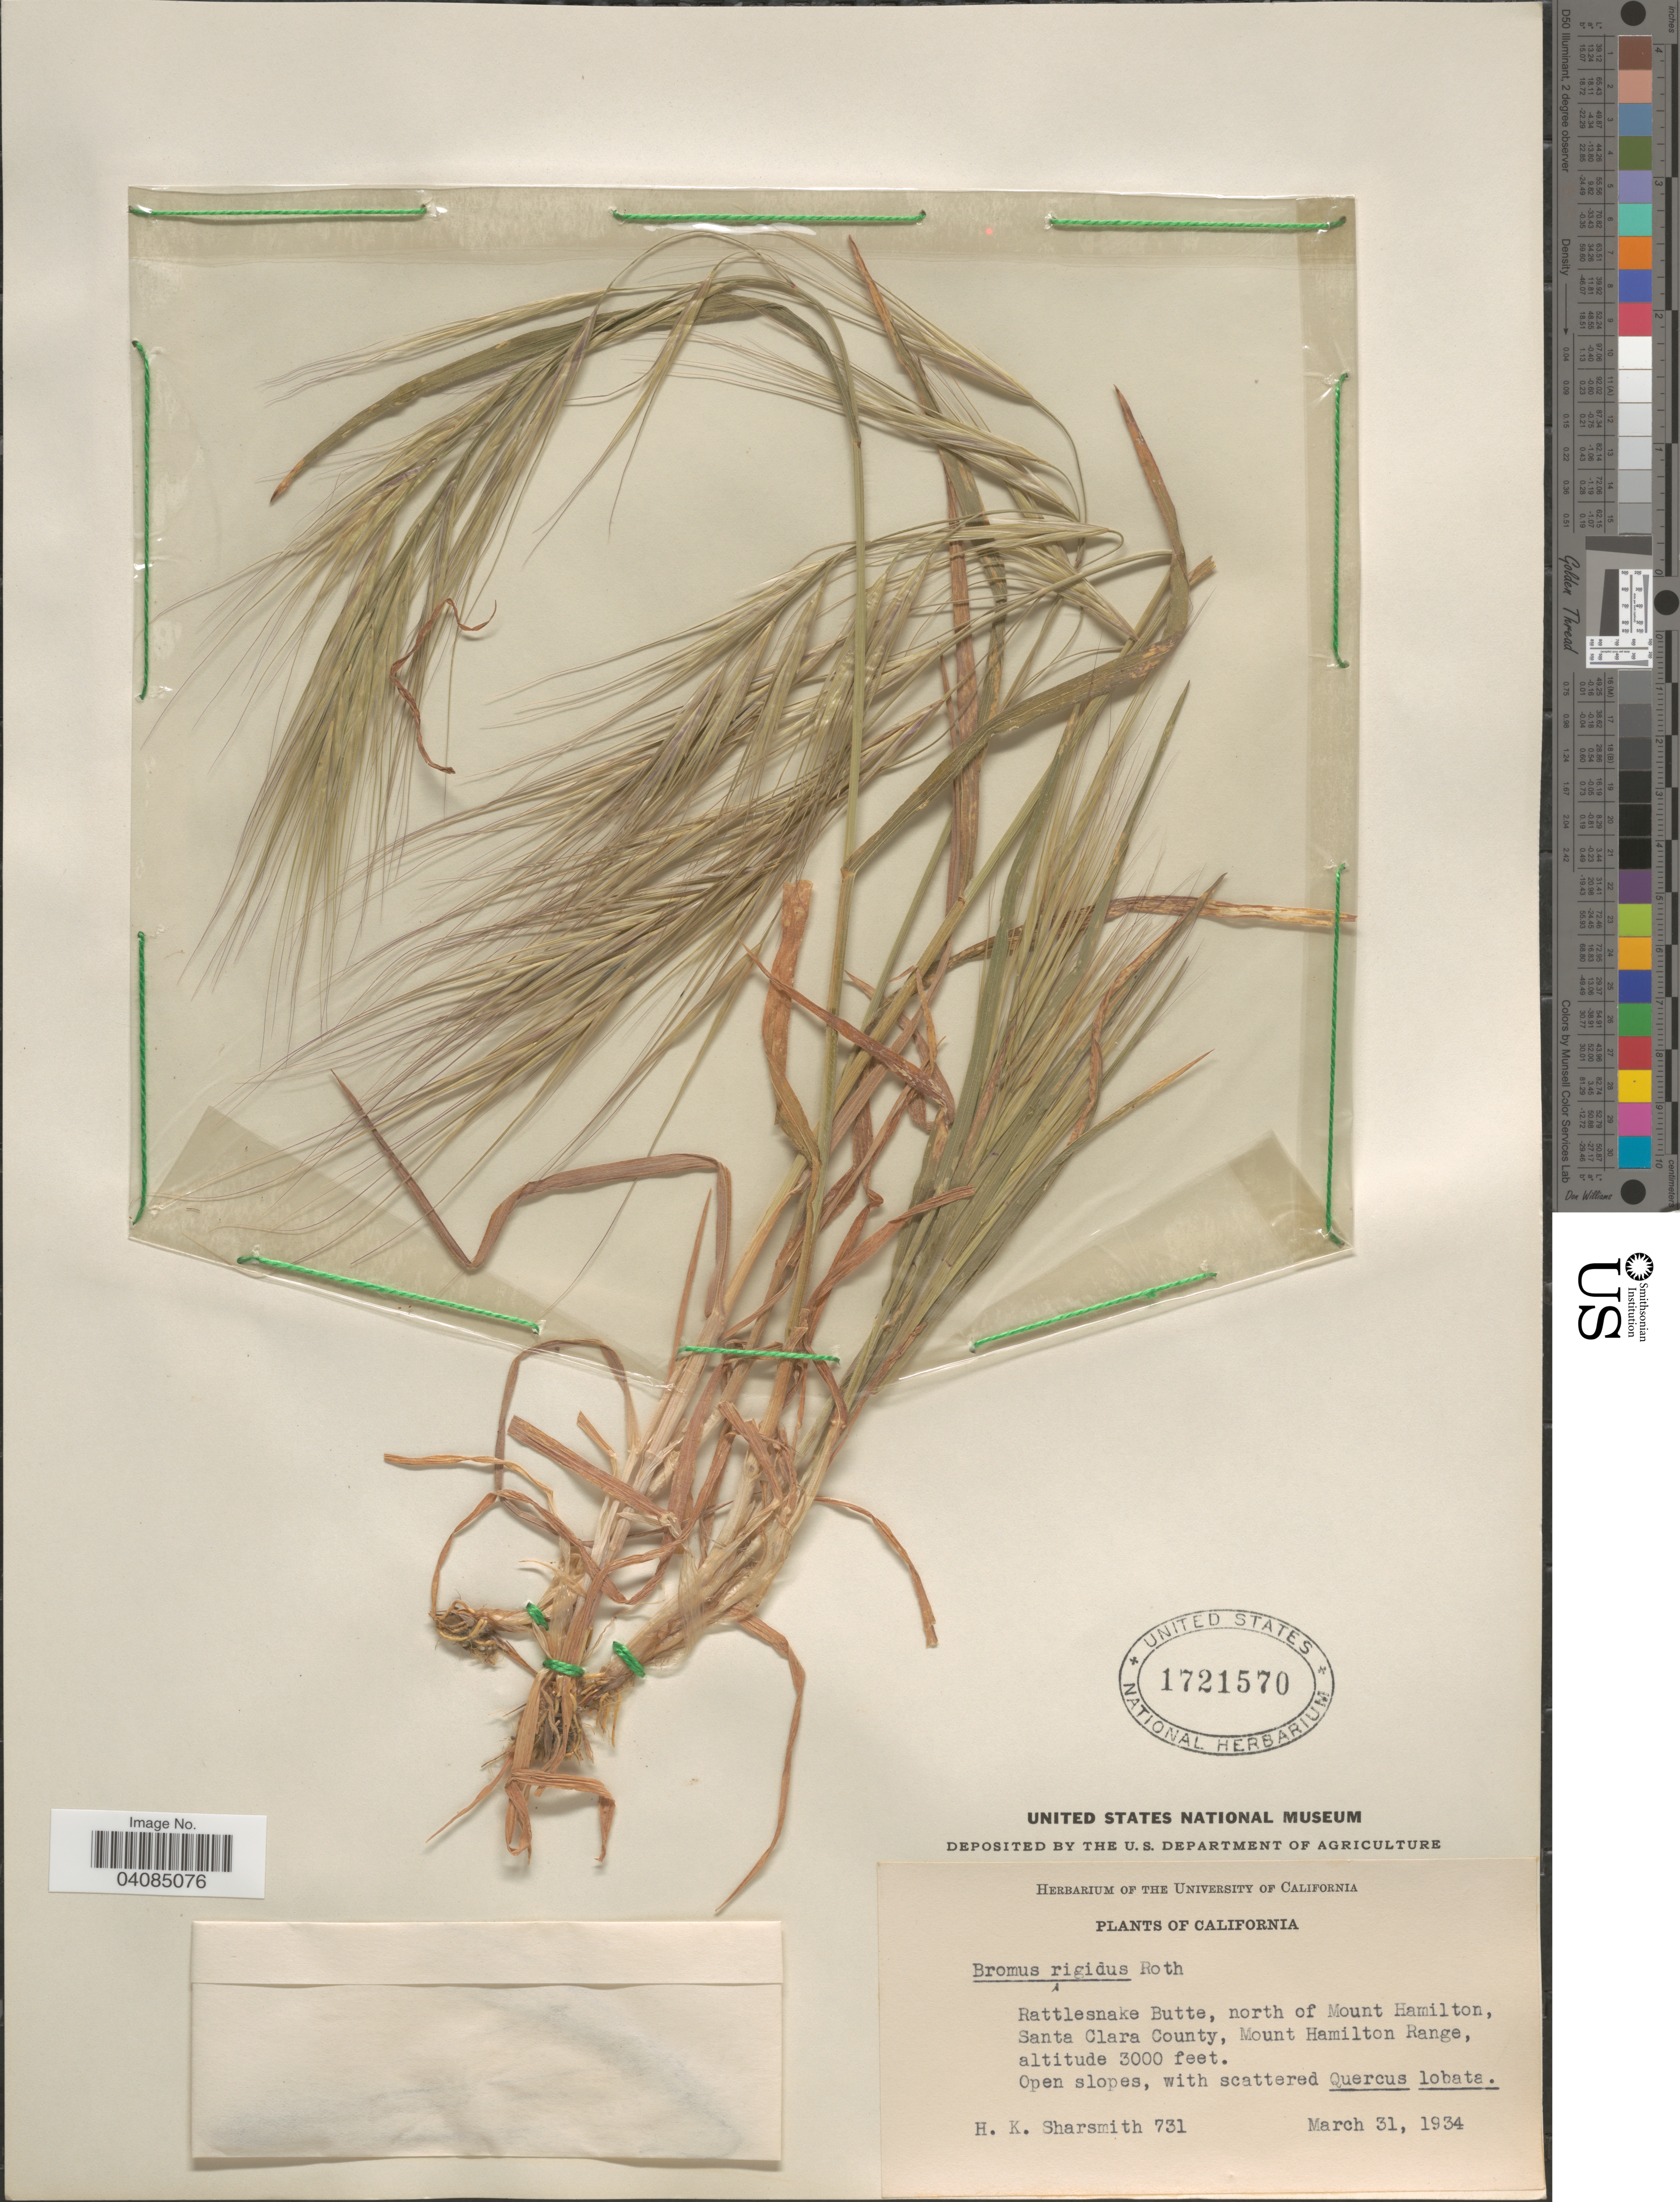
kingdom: Plantae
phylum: Tracheophyta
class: Liliopsida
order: Poales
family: Poaceae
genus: Bromus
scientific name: Bromus rigidus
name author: Roth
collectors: H. Sharsmith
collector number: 731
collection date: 1934-03-31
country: United States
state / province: California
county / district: Santa Clara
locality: Rattlesnake Butte, north of Mount Hamilton, Santa Clara County, Mount Hamilton Range.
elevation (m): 914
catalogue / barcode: US 1721570